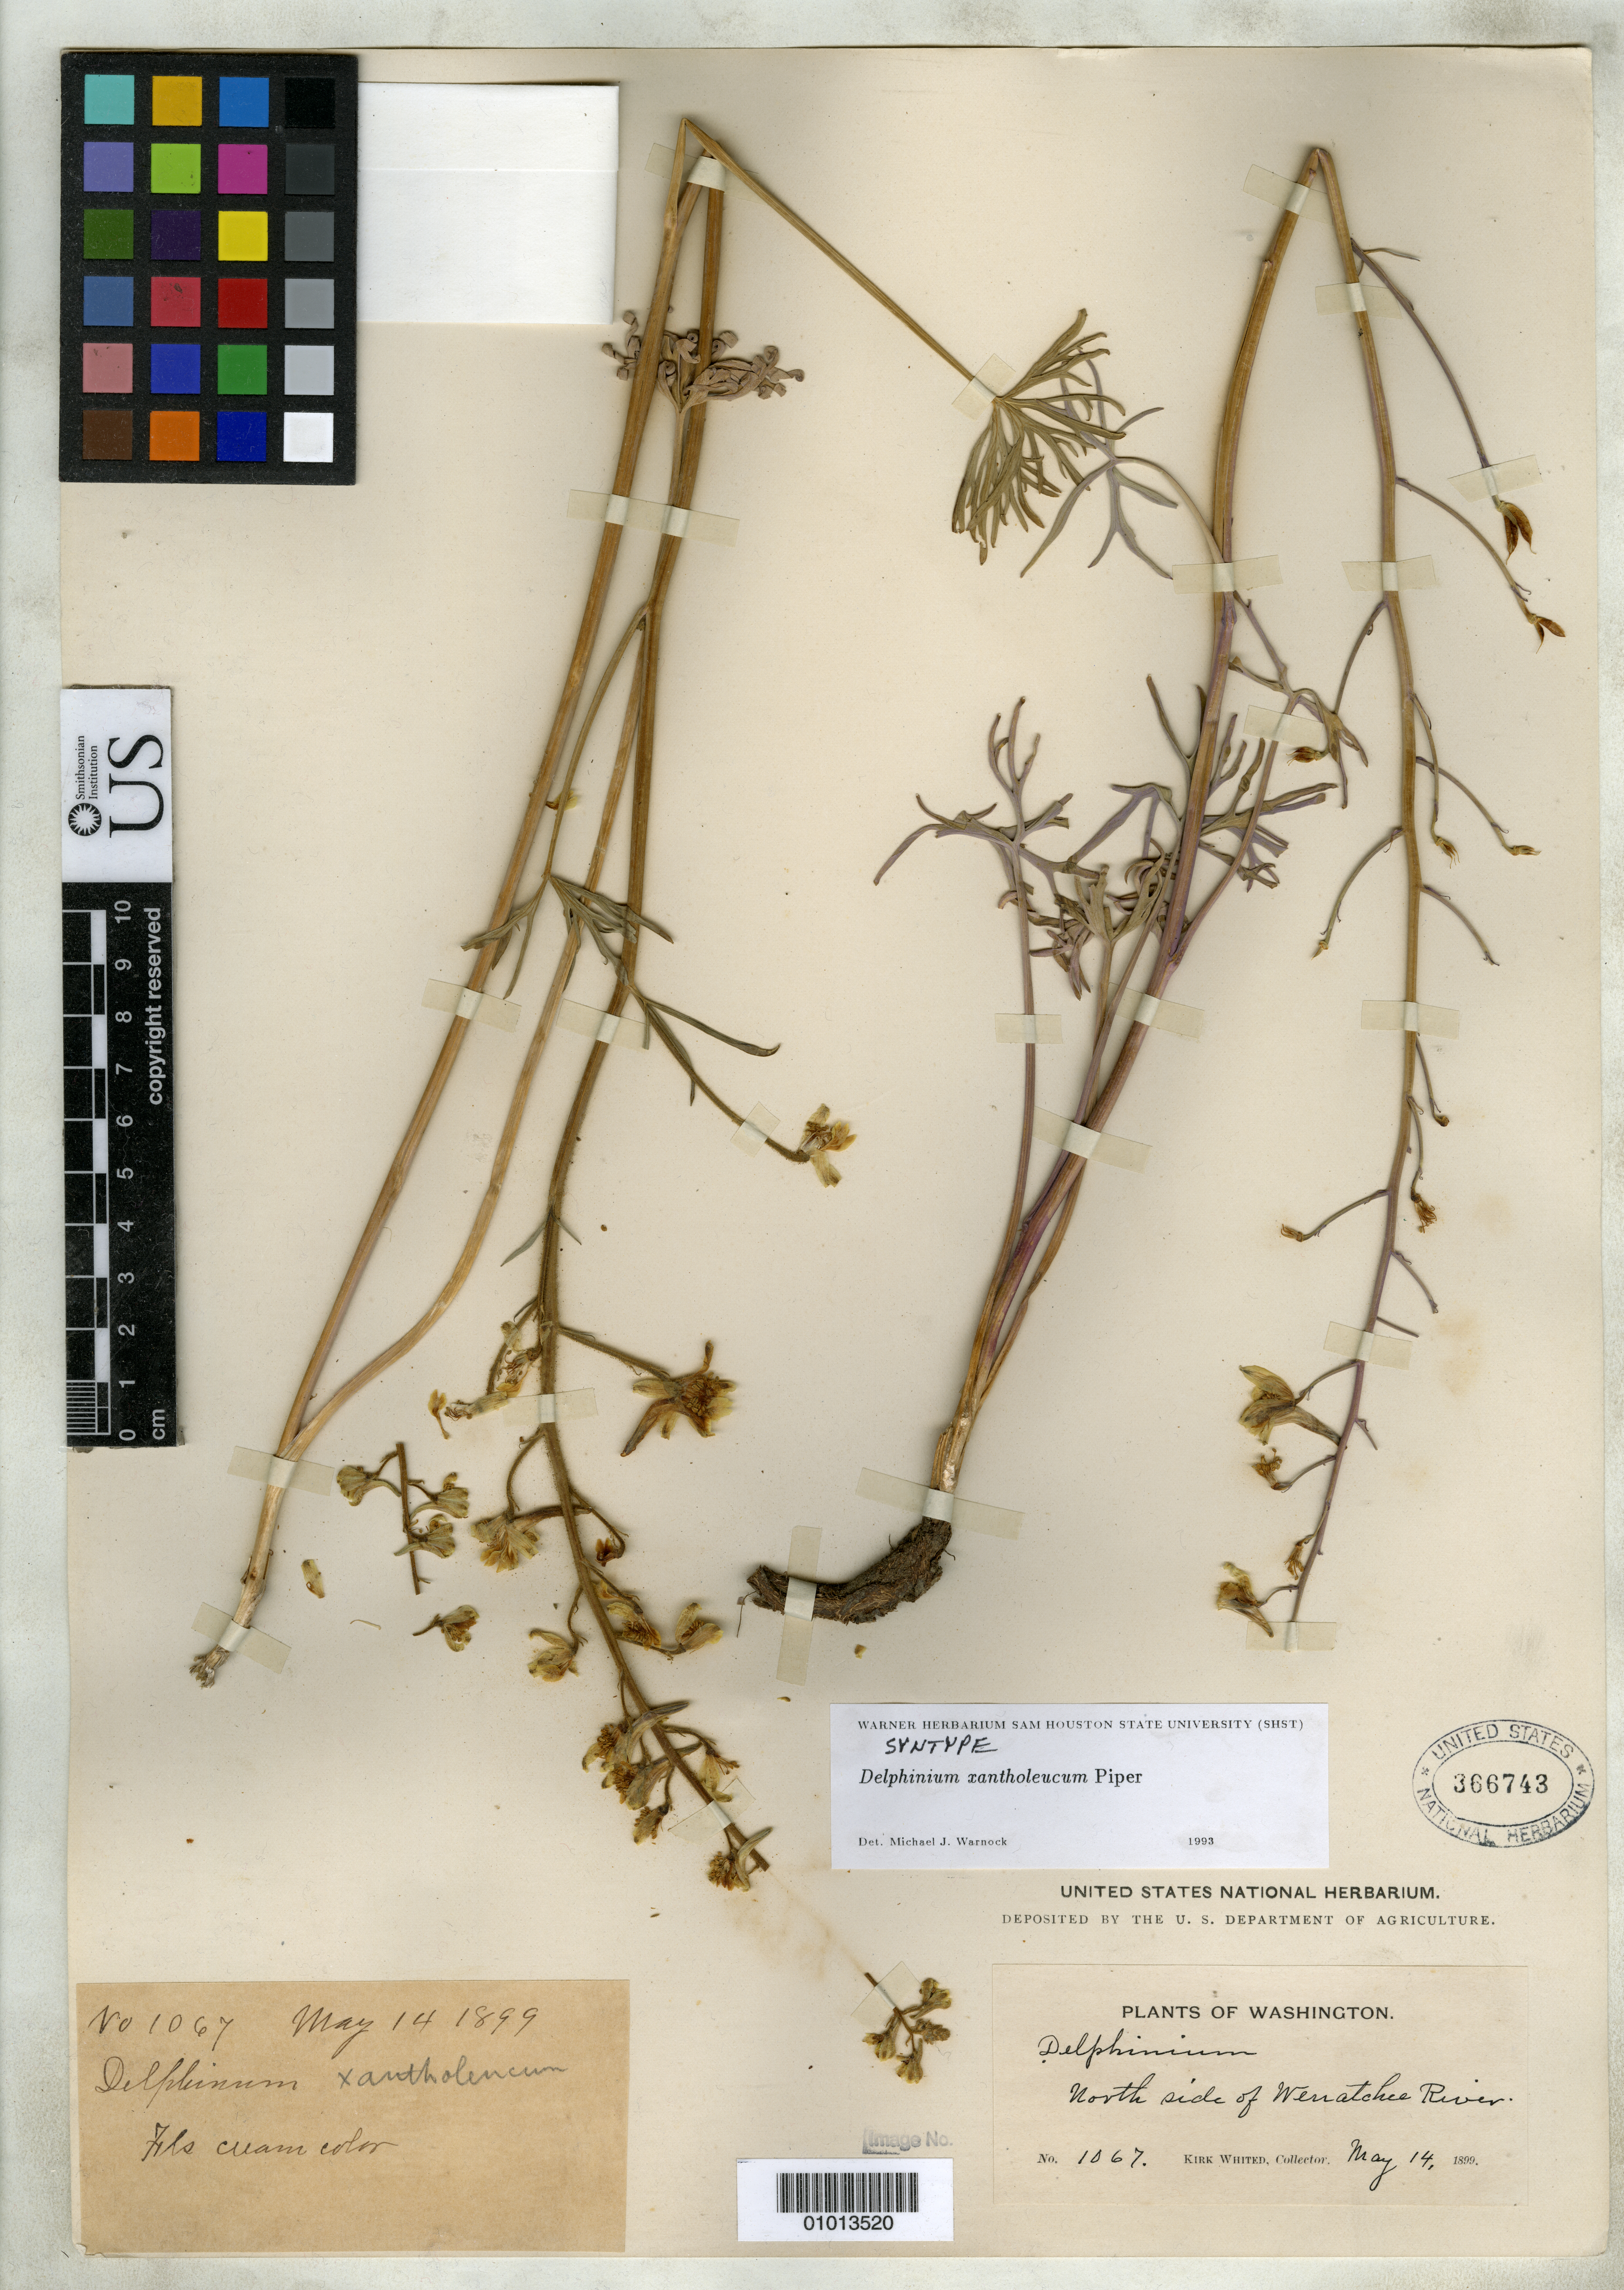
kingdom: Plantae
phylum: Tracheophyta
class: Magnoliopsida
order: Ranunculales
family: Ranunculaceae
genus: Delphinium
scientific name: Delphinium xantholeucum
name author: Piper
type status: Syntype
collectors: K. Whited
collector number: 1067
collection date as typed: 14 May 1899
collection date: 1899-05-14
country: United States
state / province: Washington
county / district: Chelan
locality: North side of Wenatchee River.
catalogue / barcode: US 366743